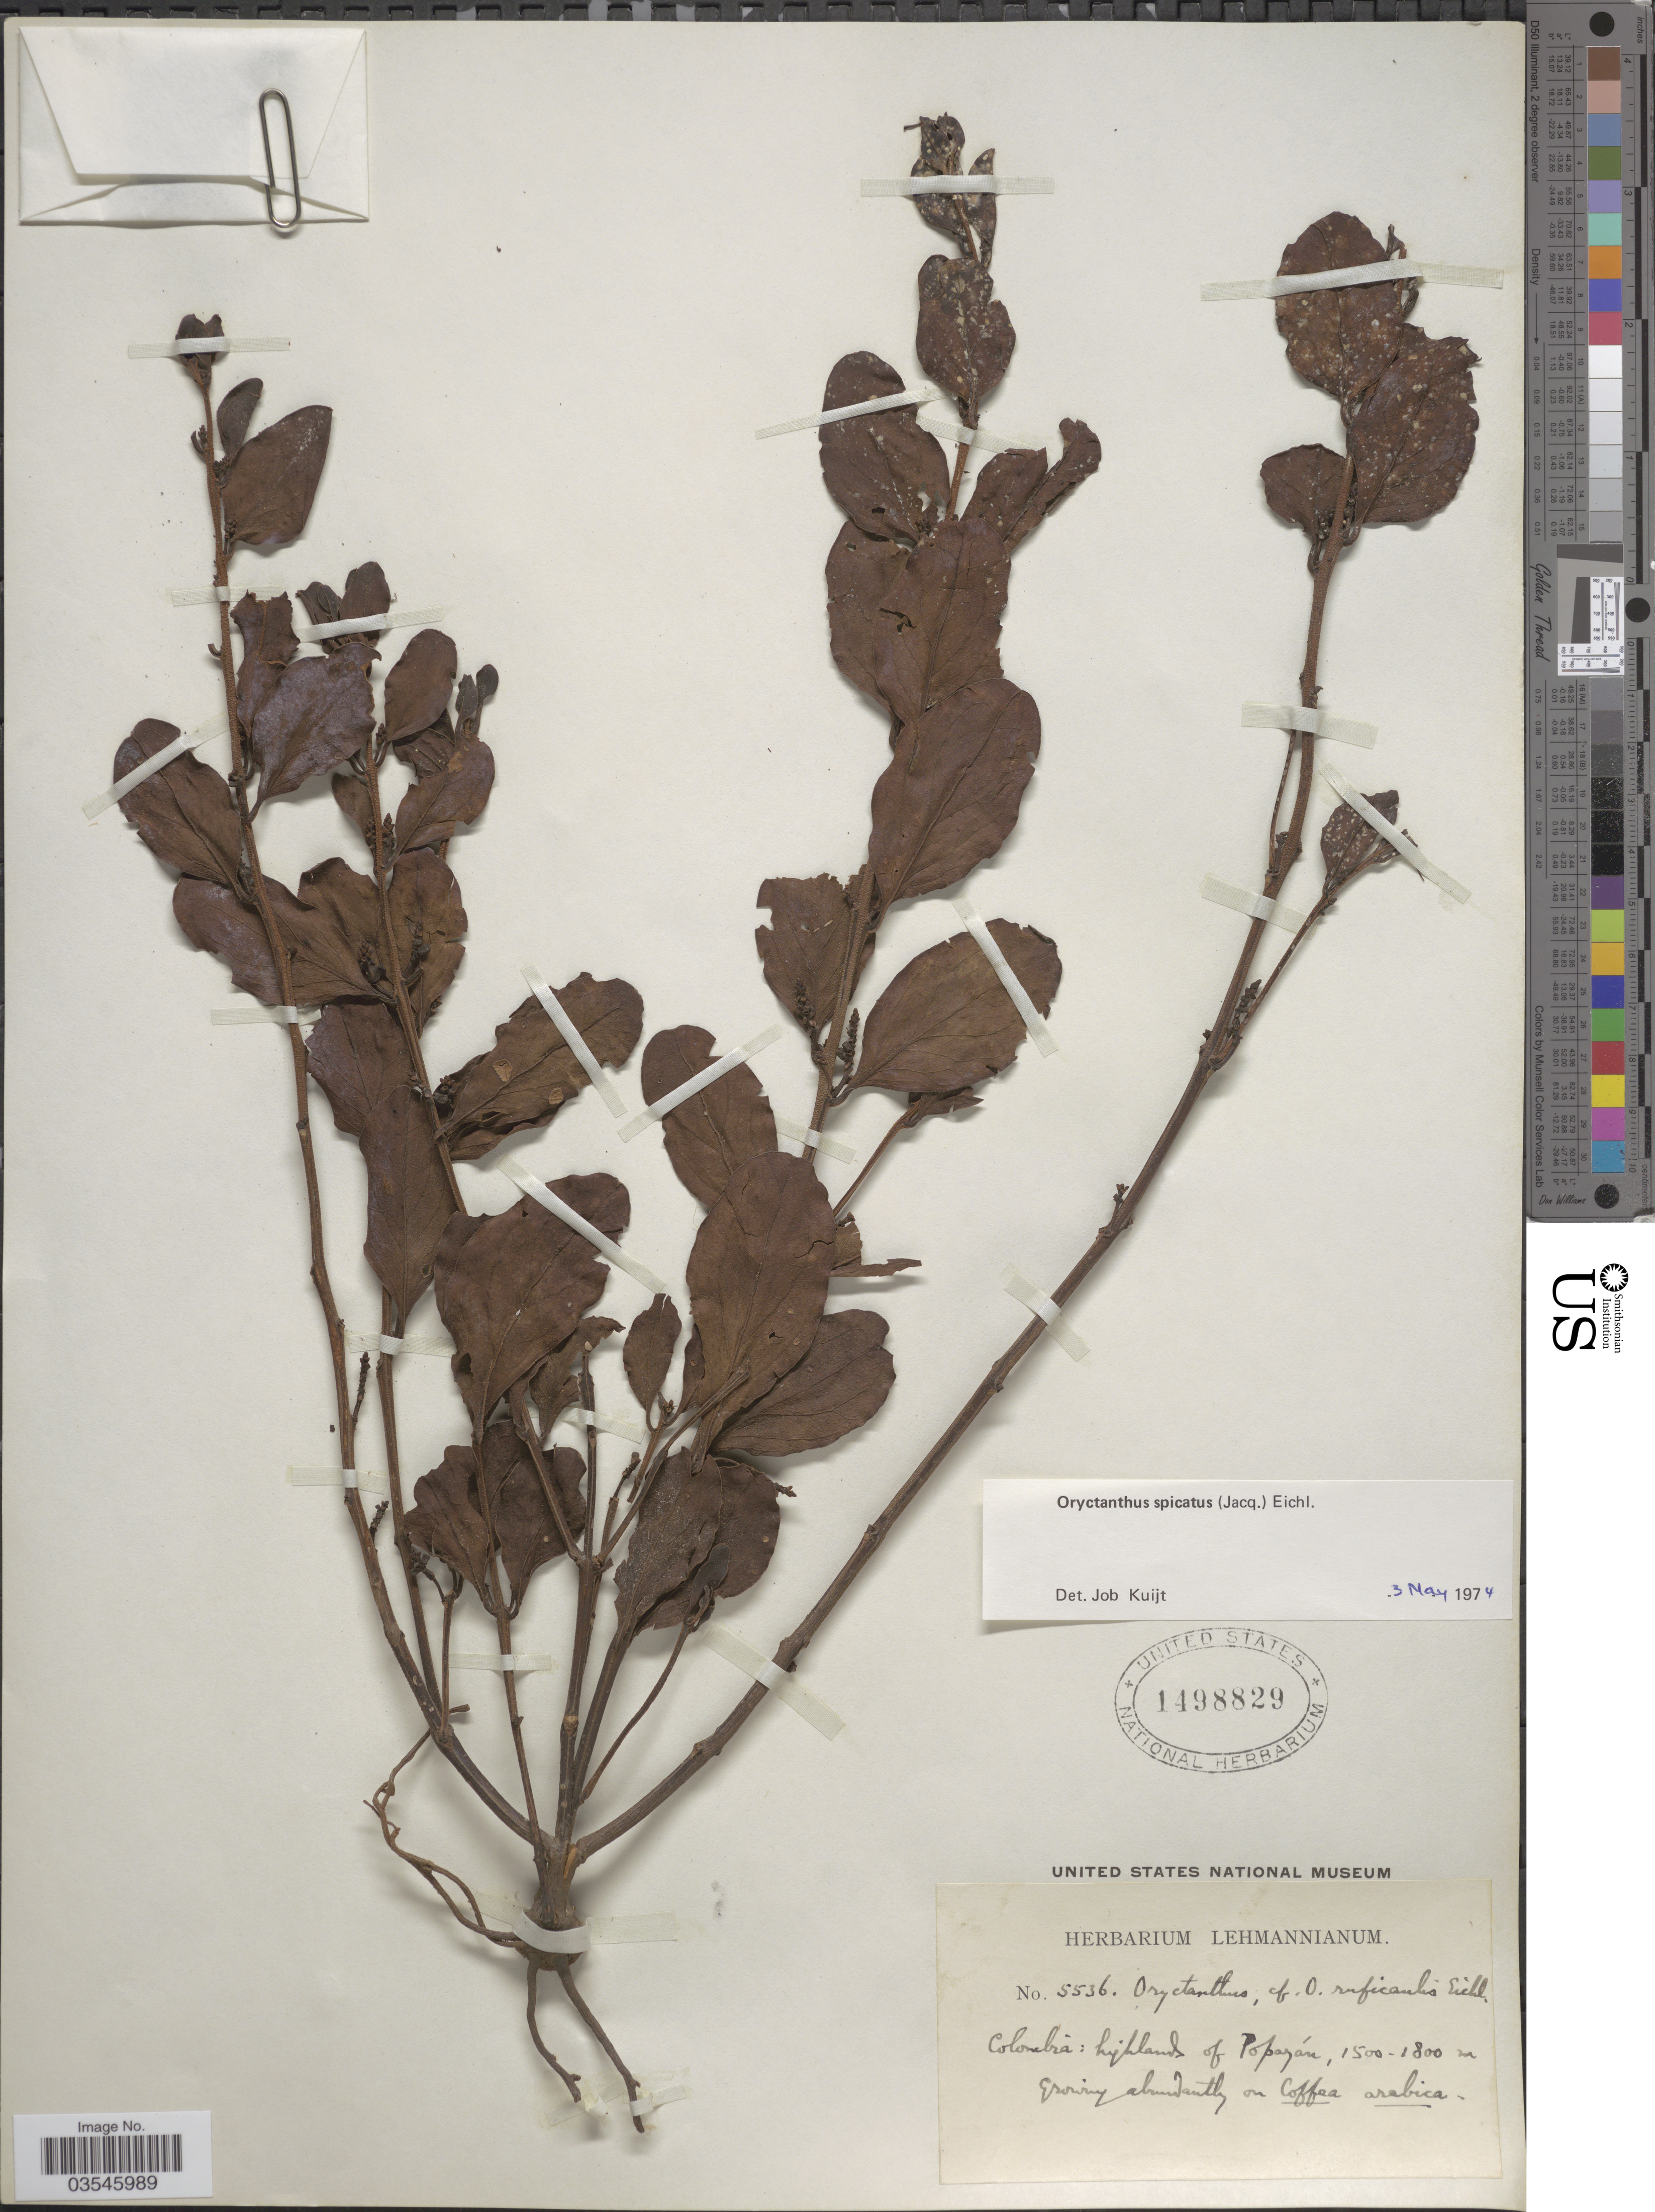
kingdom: Plantae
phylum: Tracheophyta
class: Magnoliopsida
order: Santalales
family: Loranthaceae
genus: Oryctanthus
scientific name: Oryctanthus spicatus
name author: (Jacq.) Eichler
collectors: ex herb. Lehmannianum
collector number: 5536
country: Colombia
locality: Highlands of Popayán.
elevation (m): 1500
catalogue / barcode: US 1498829